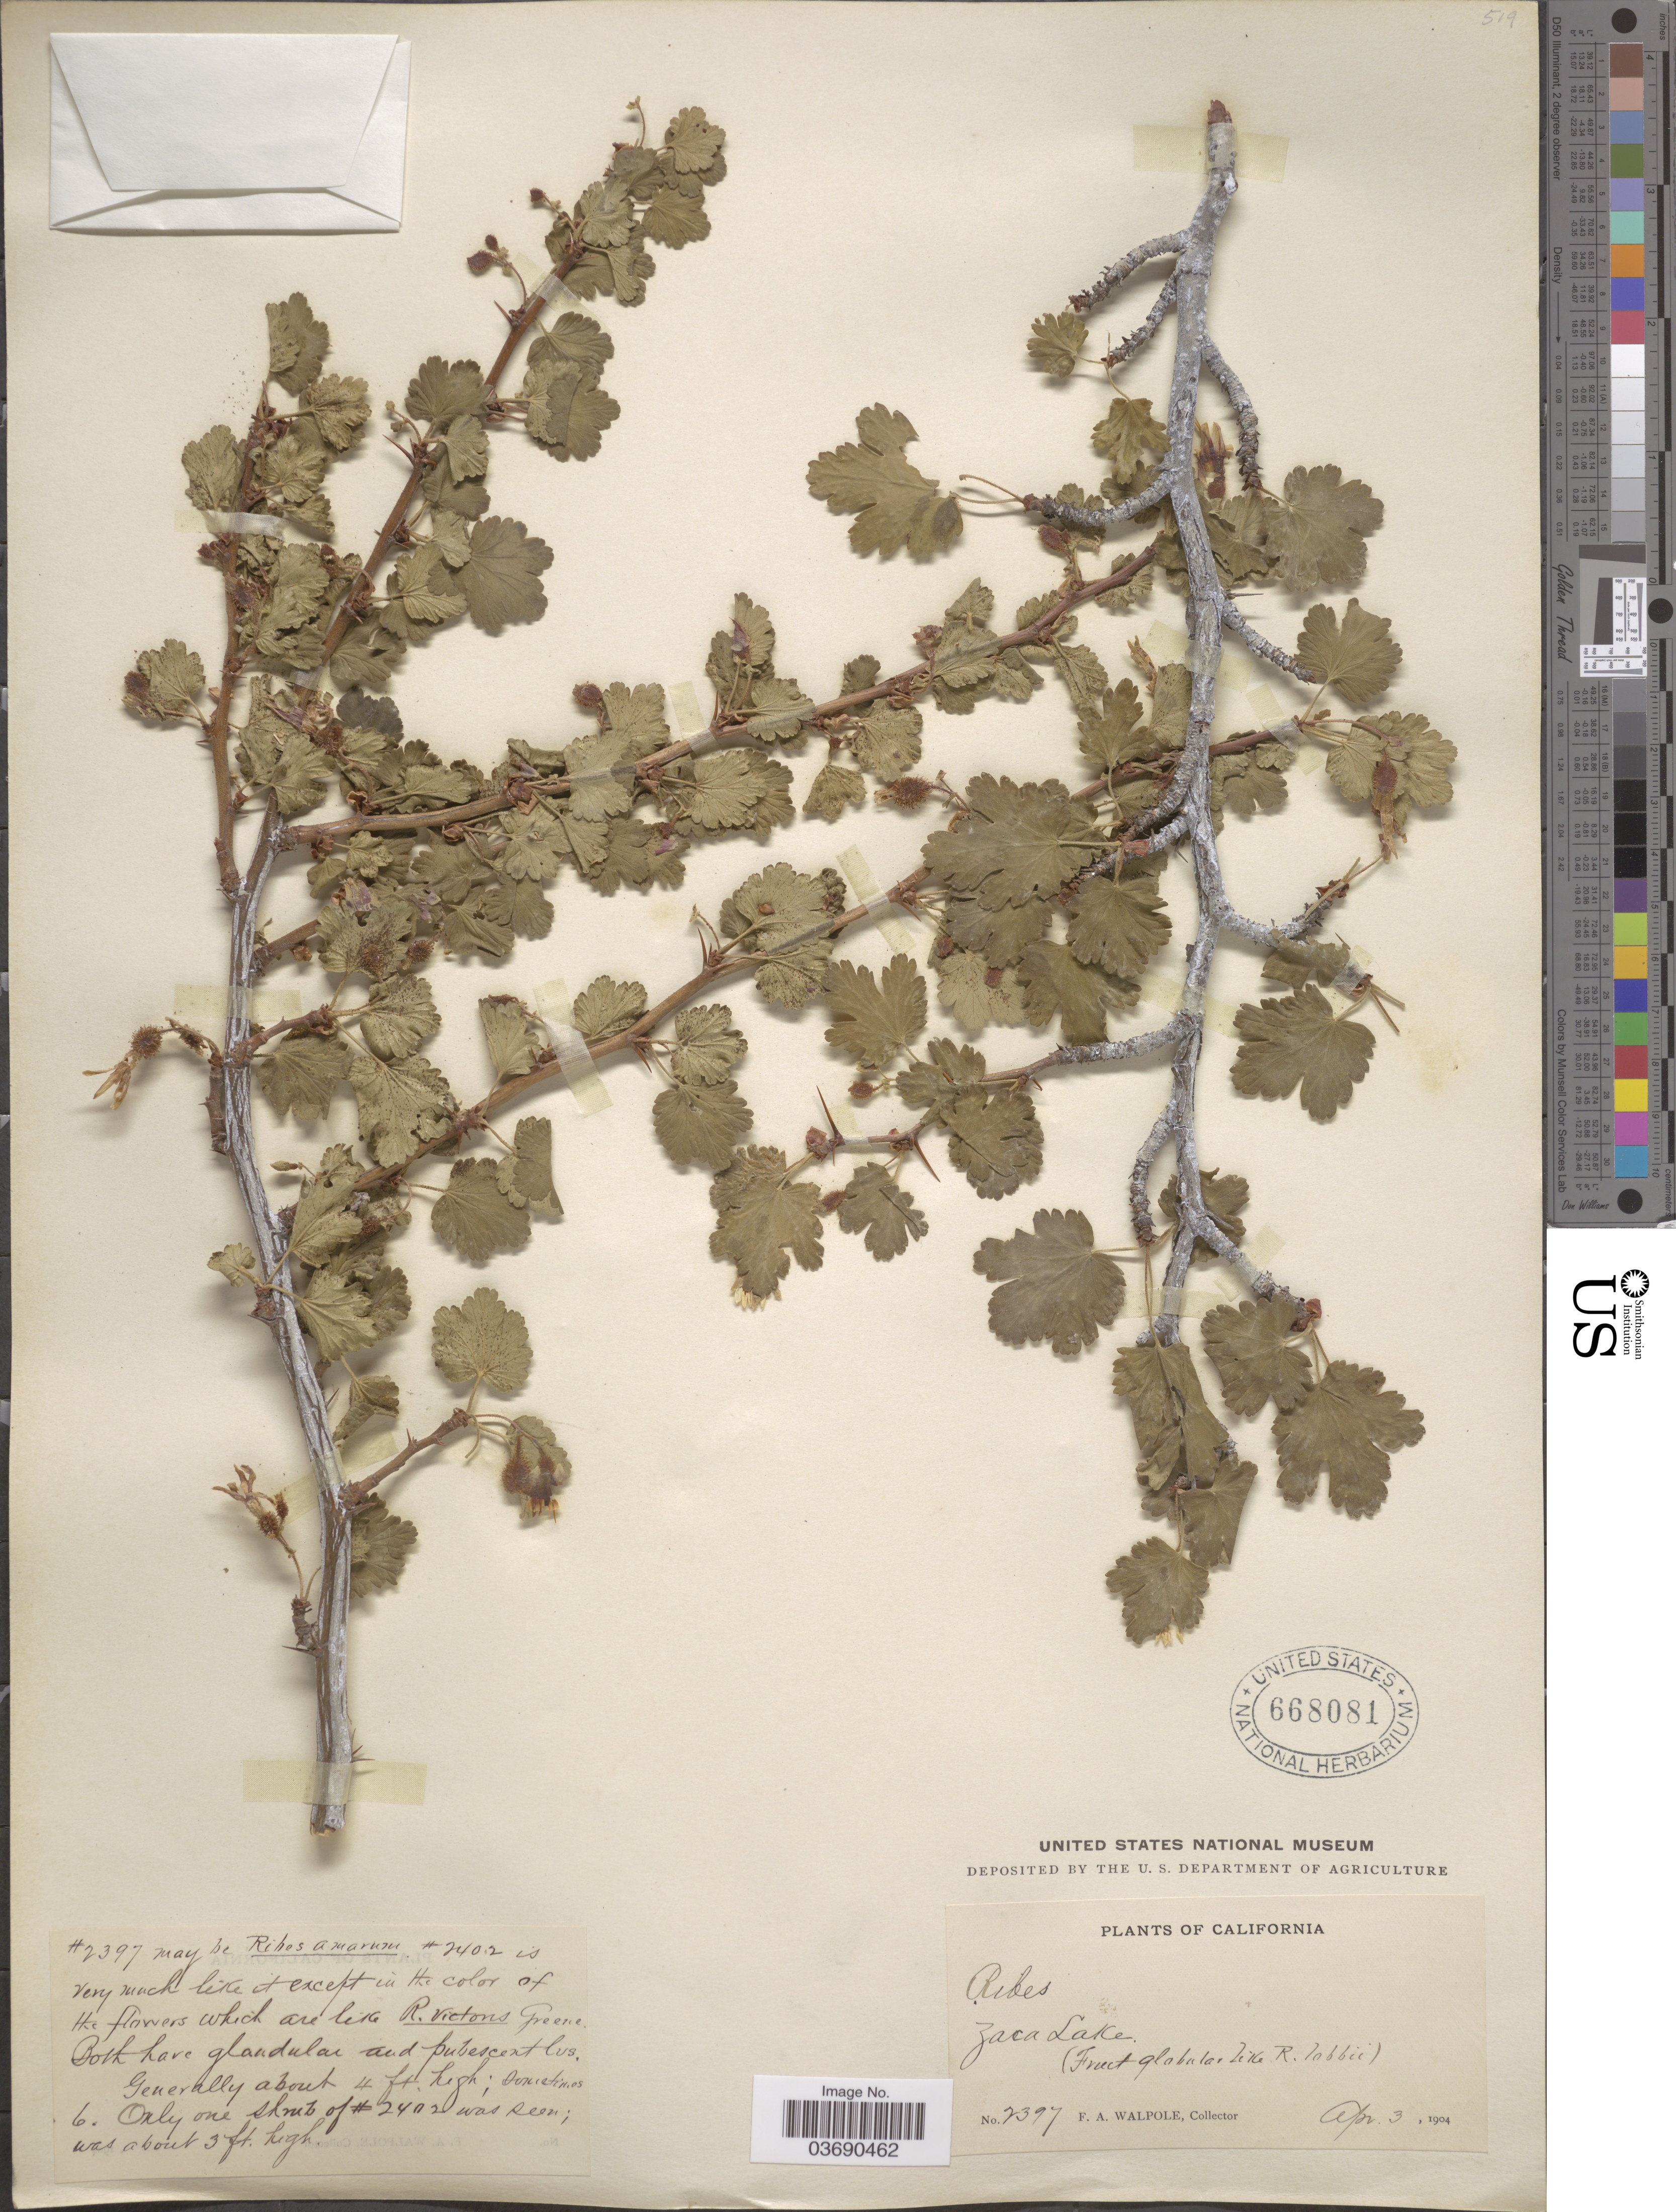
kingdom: Plantae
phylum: Tracheophyta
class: Magnoliopsida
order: Saxifragales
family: Grossulariaceae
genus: Ribes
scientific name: Ribes amarum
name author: McClatchie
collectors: F. Walpole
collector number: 2397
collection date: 1904-04-03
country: United States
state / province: California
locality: Zaca Lake.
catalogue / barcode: US 668081